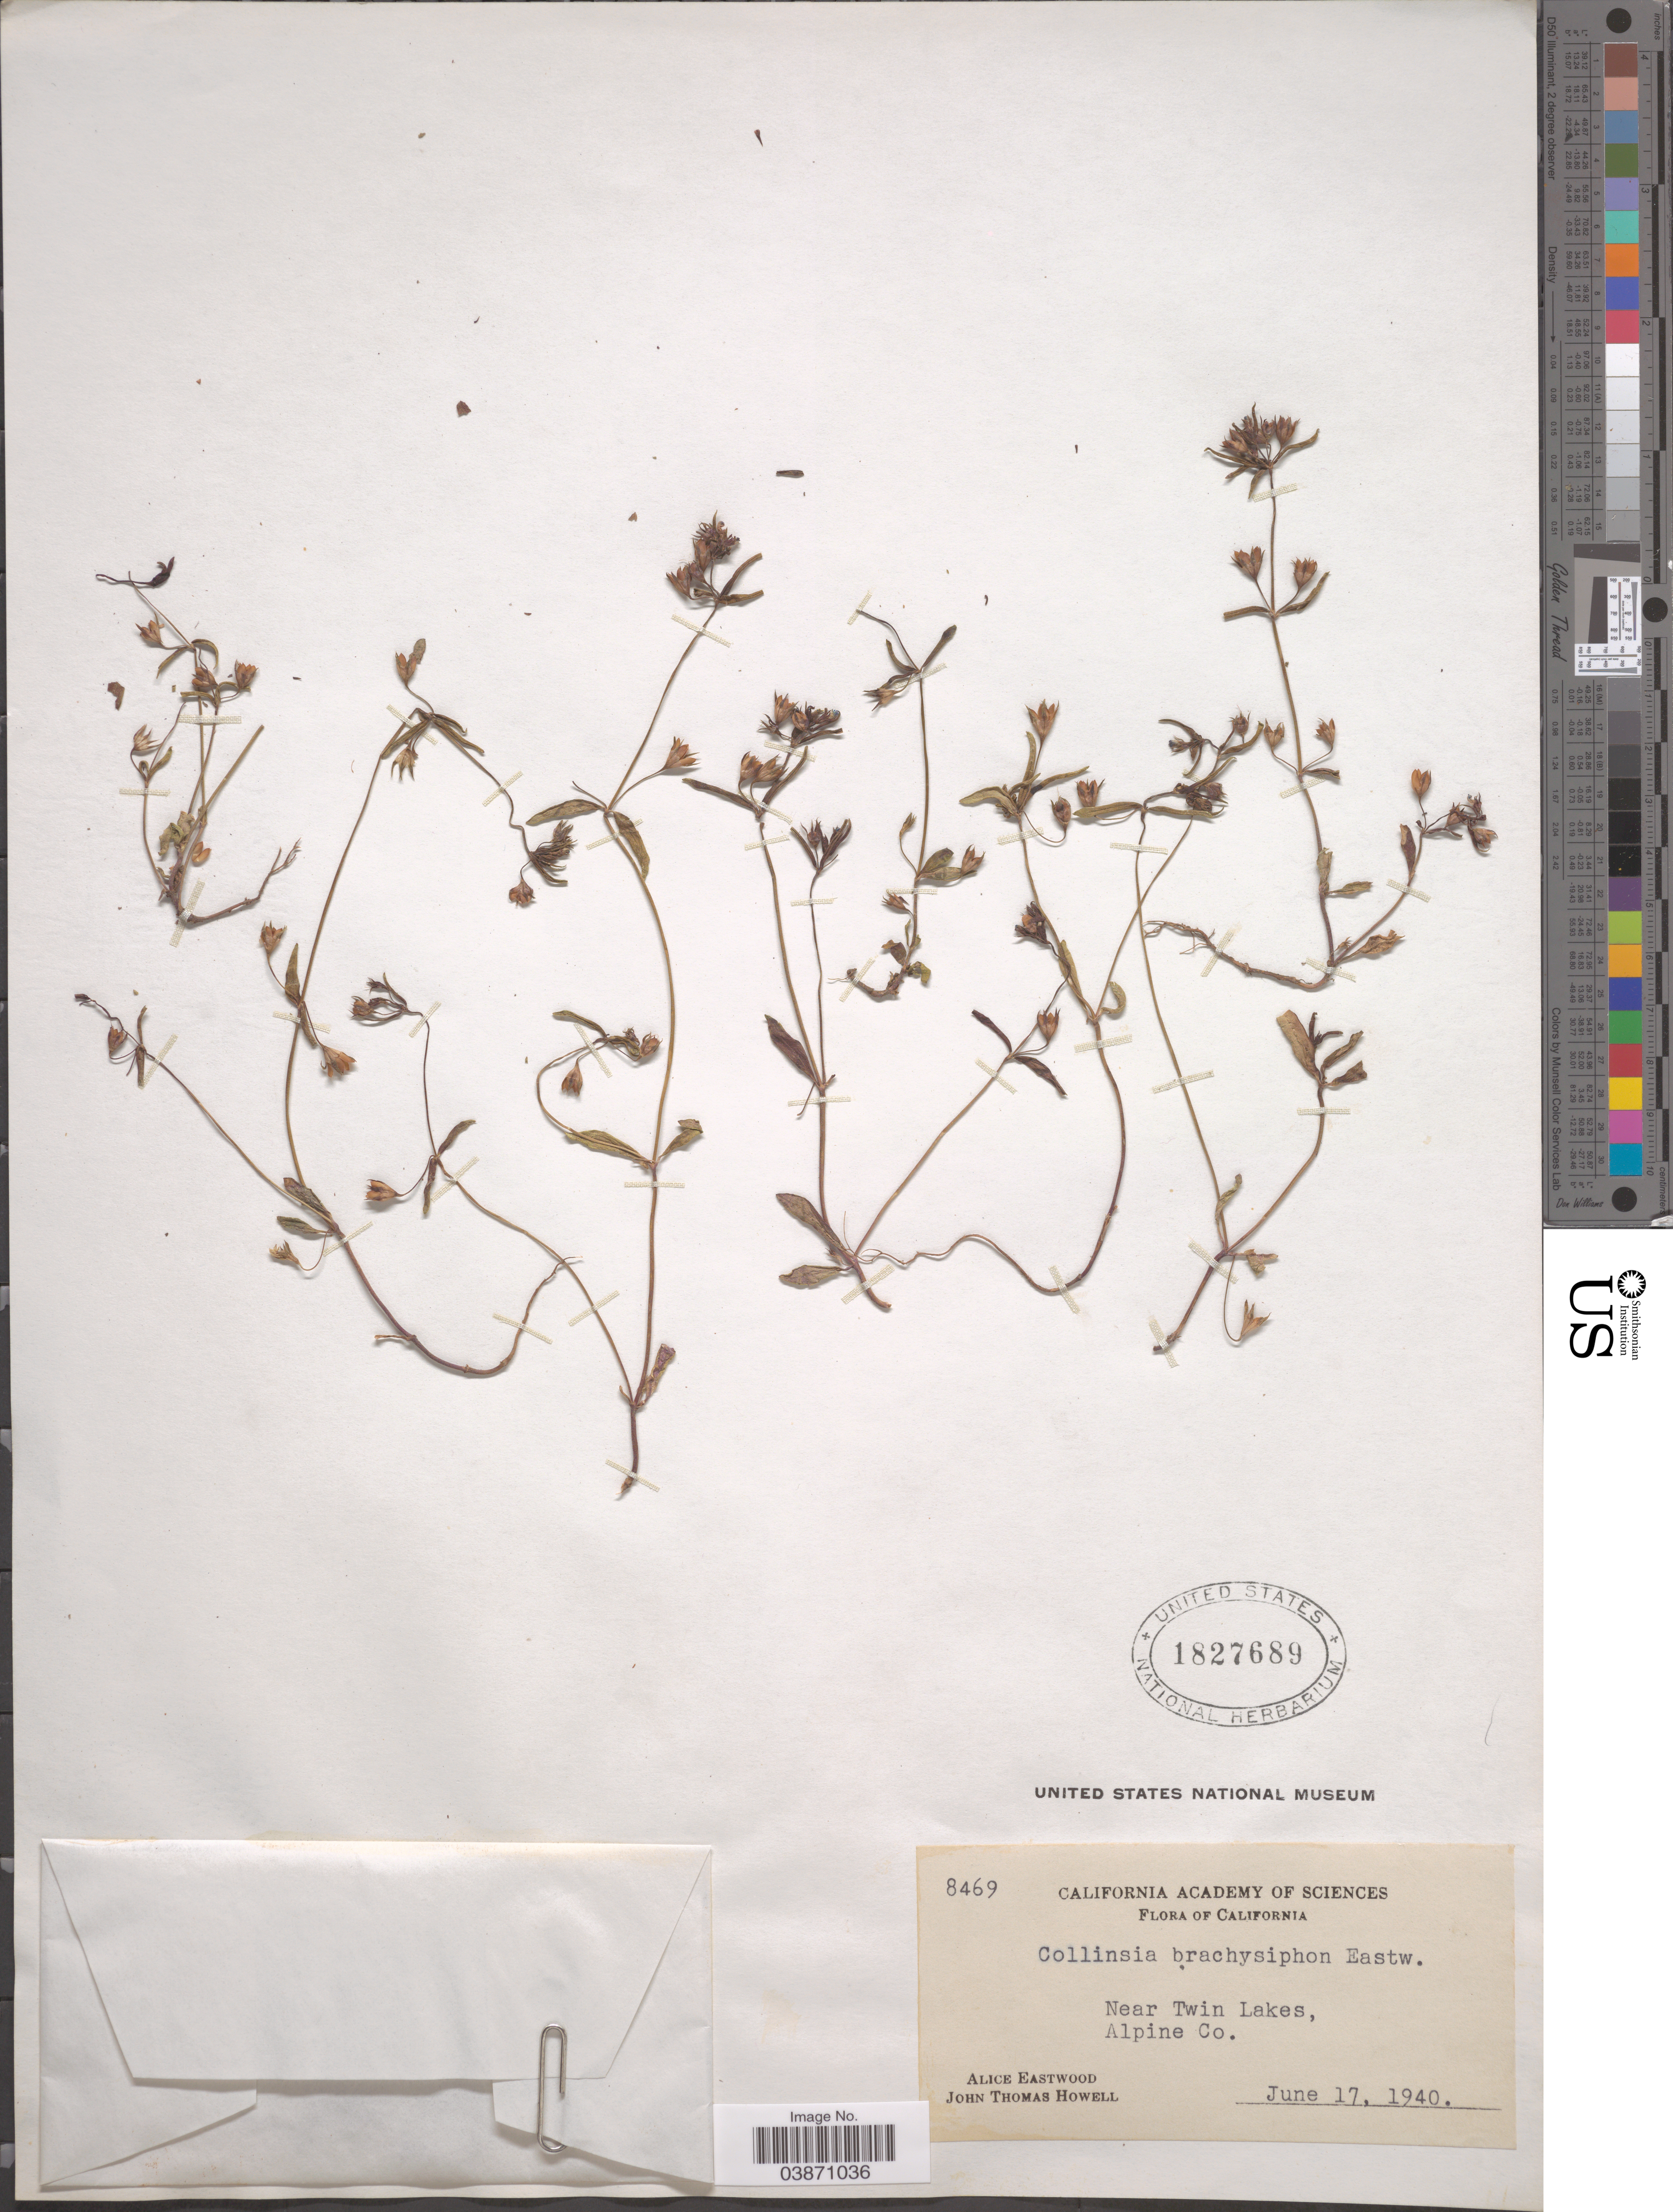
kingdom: Plantae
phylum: Tracheophyta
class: Magnoliopsida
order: Lamiales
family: Plantaginaceae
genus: Collinsia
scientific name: Collinsia brachysiphon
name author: Eastw.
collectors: A. Eastwood & J. T. Howell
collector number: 8469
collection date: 1940-06-17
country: United States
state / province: California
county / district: Alpine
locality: Near Twin Lakes, Alpine Co.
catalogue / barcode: US 1827689